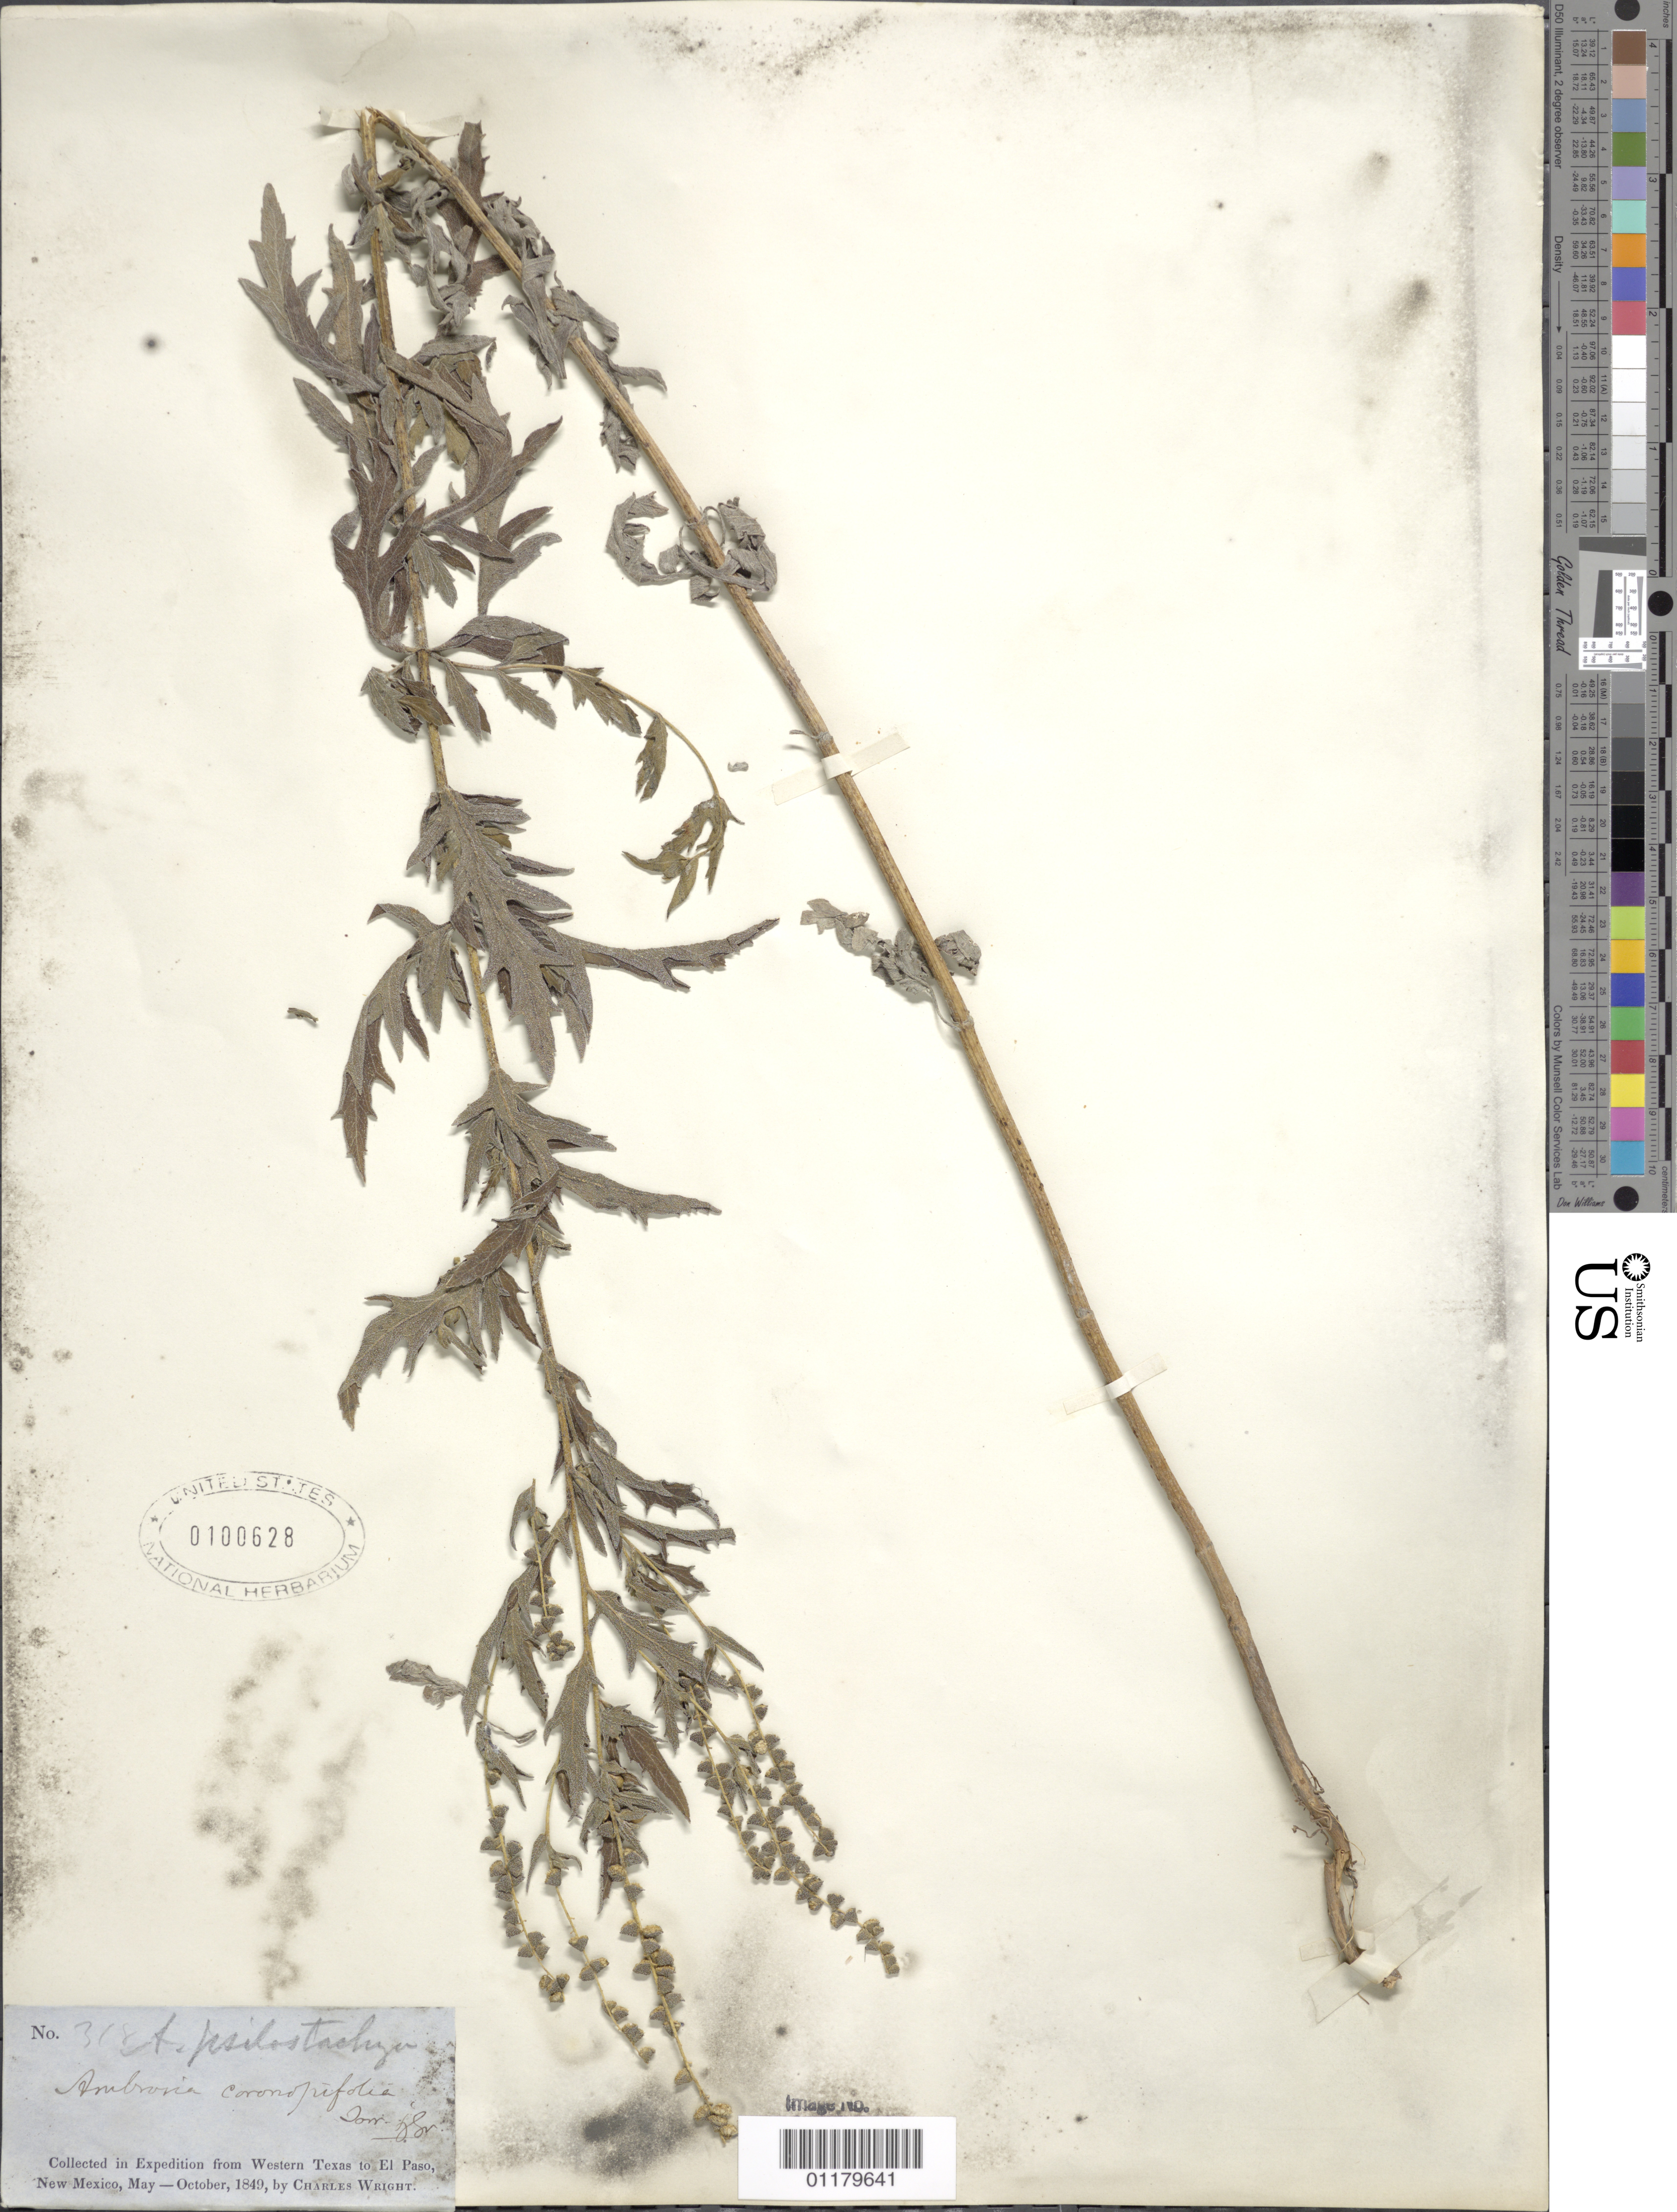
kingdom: Plantae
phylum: Tracheophyta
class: Magnoliopsida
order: Asterales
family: Asteraceae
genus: Ambrosia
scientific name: Ambrosia psilostachya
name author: DC.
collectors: C. Wright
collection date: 1849-05/1849-10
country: United States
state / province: New Mexico / Texas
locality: from Western Texas to El Paso, New Mexico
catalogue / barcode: US 100628